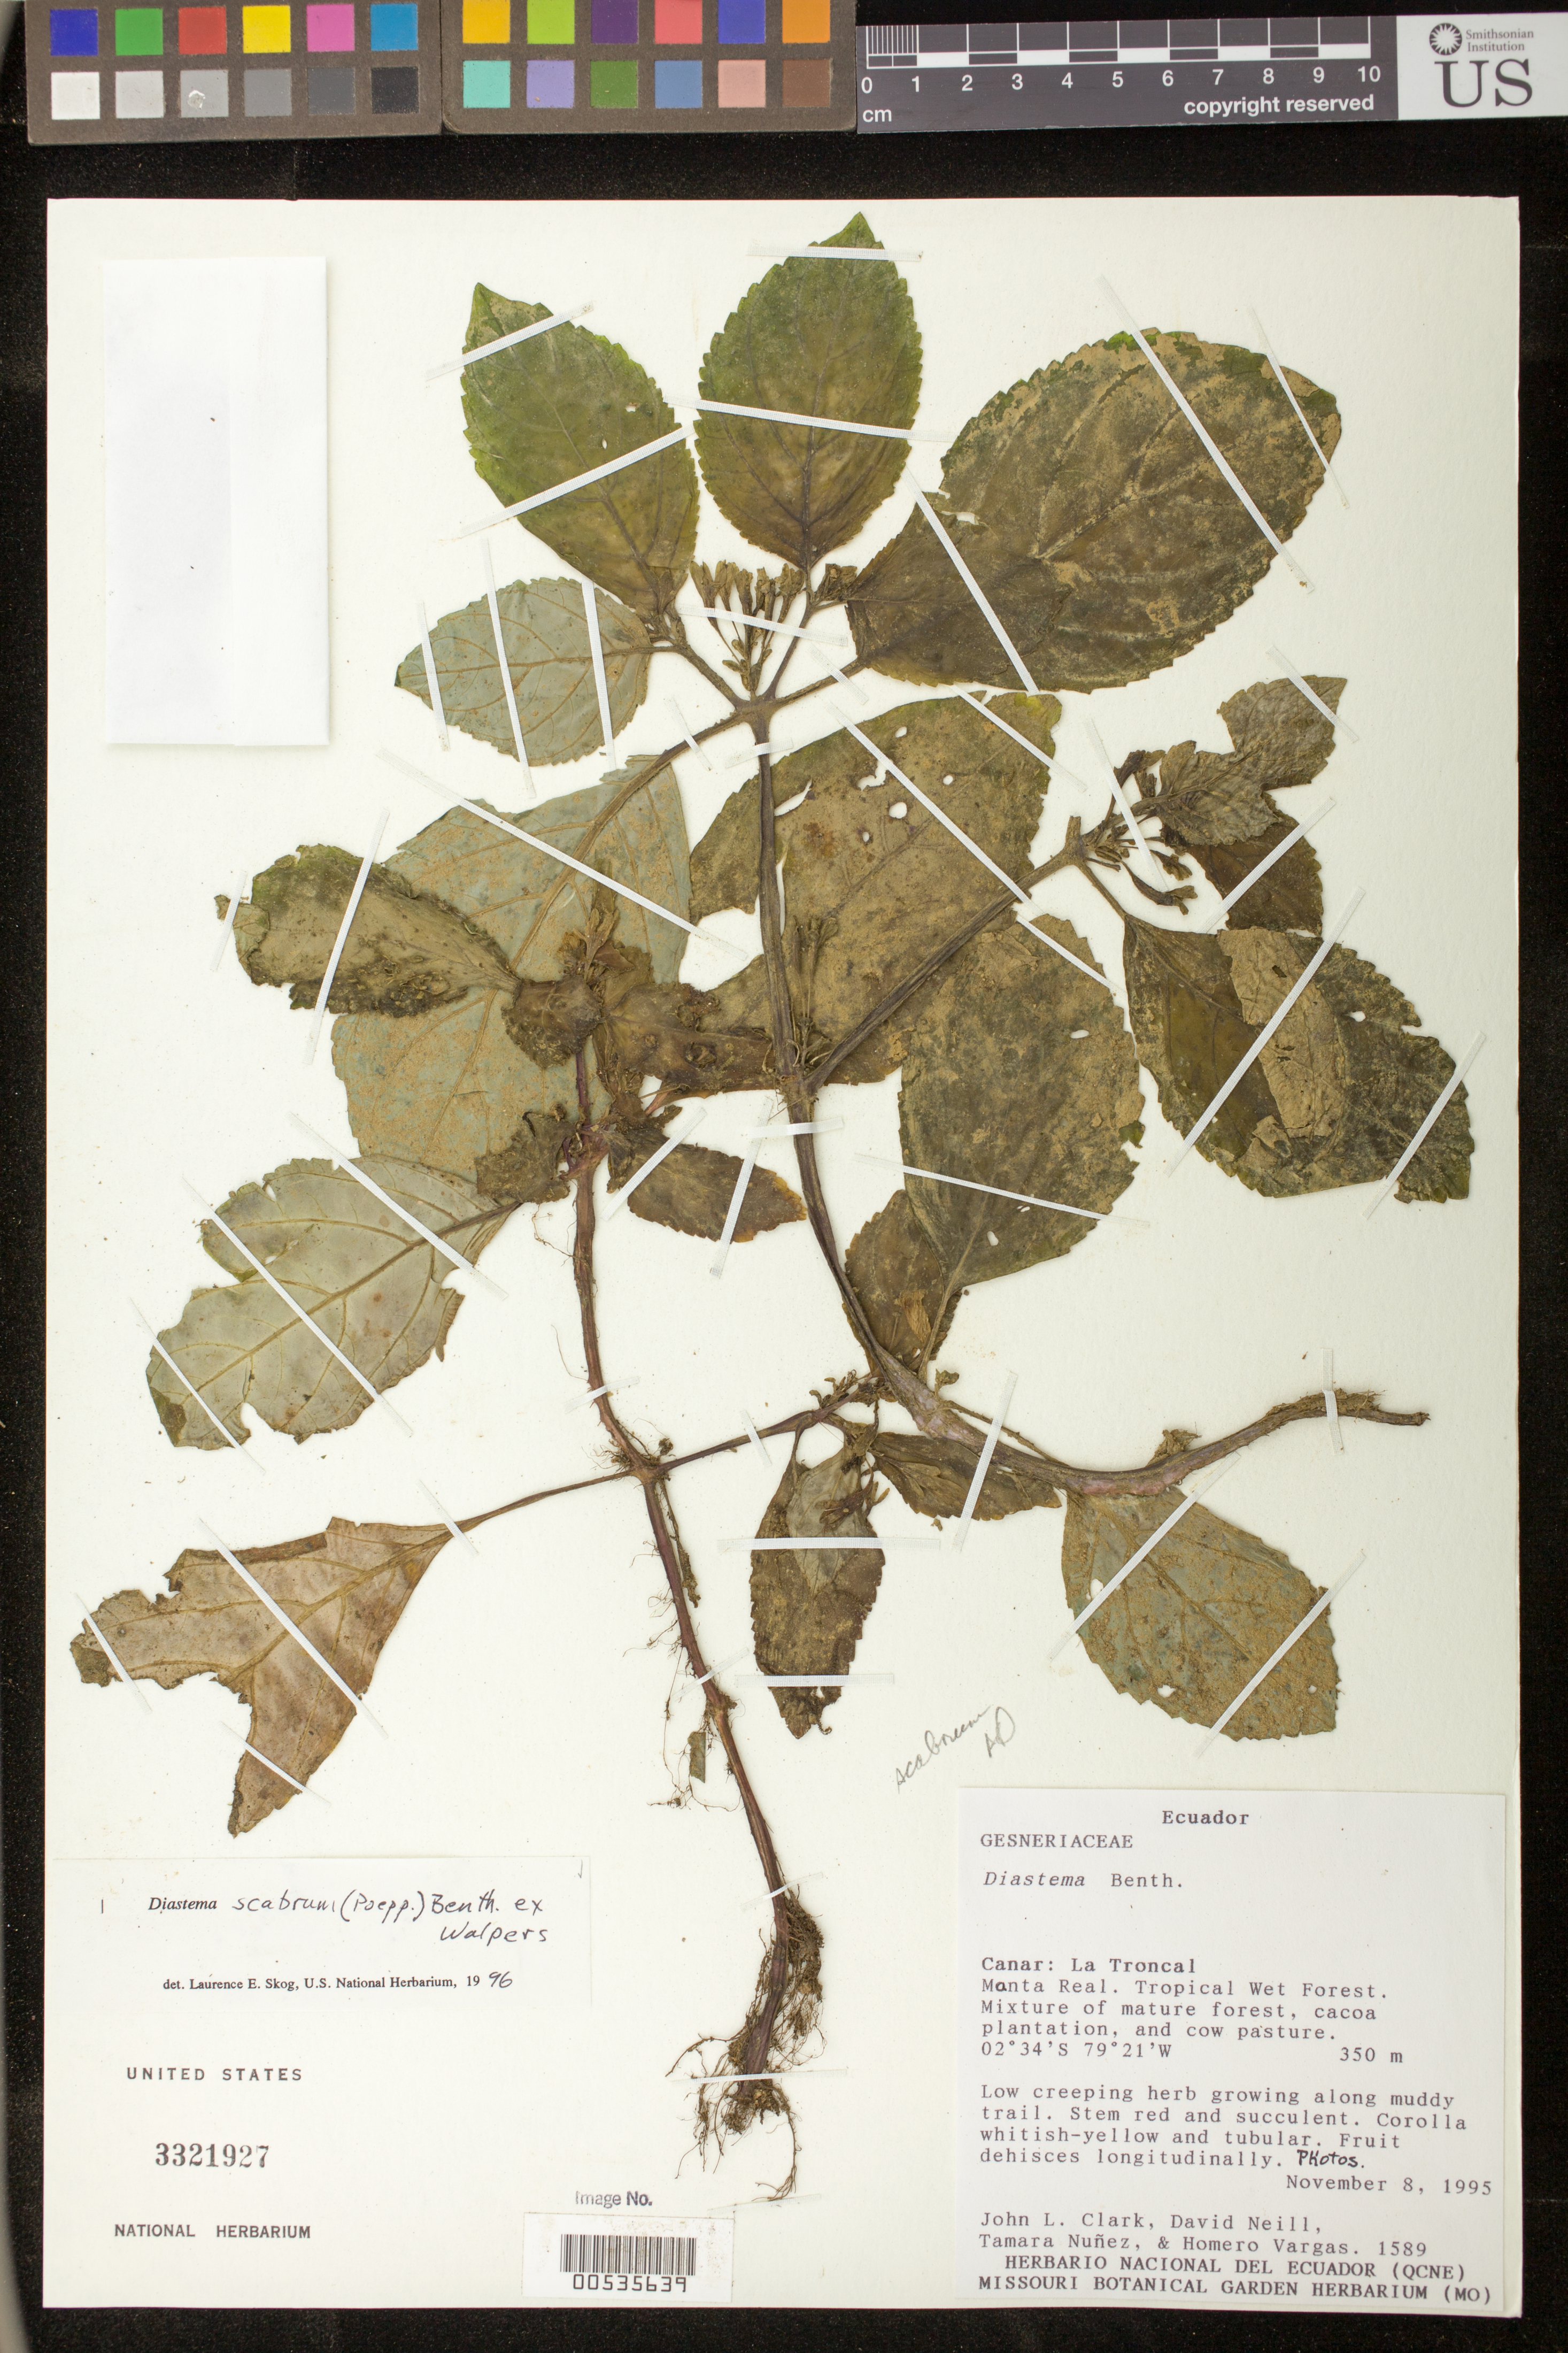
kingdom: Plantae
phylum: Tracheophyta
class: Magnoliopsida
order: Lamiales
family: Gesneriaceae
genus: Diastema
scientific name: Diastema scabrum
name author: (Poepp.) Benth. ex Walp.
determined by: Skog, Laurence E.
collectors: J. L. Clark, D. A. Neill, T. Núñez & H. Vargas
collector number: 1589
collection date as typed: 08 Nov 1995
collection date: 1995-11-08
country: Ecuador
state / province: Cañar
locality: La Troncal, Manta Real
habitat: Tropical wet forest, mixture of mature forest, cocoa plantation, and cow pasture; growing on steep slope along trail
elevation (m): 350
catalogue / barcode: US 3321927